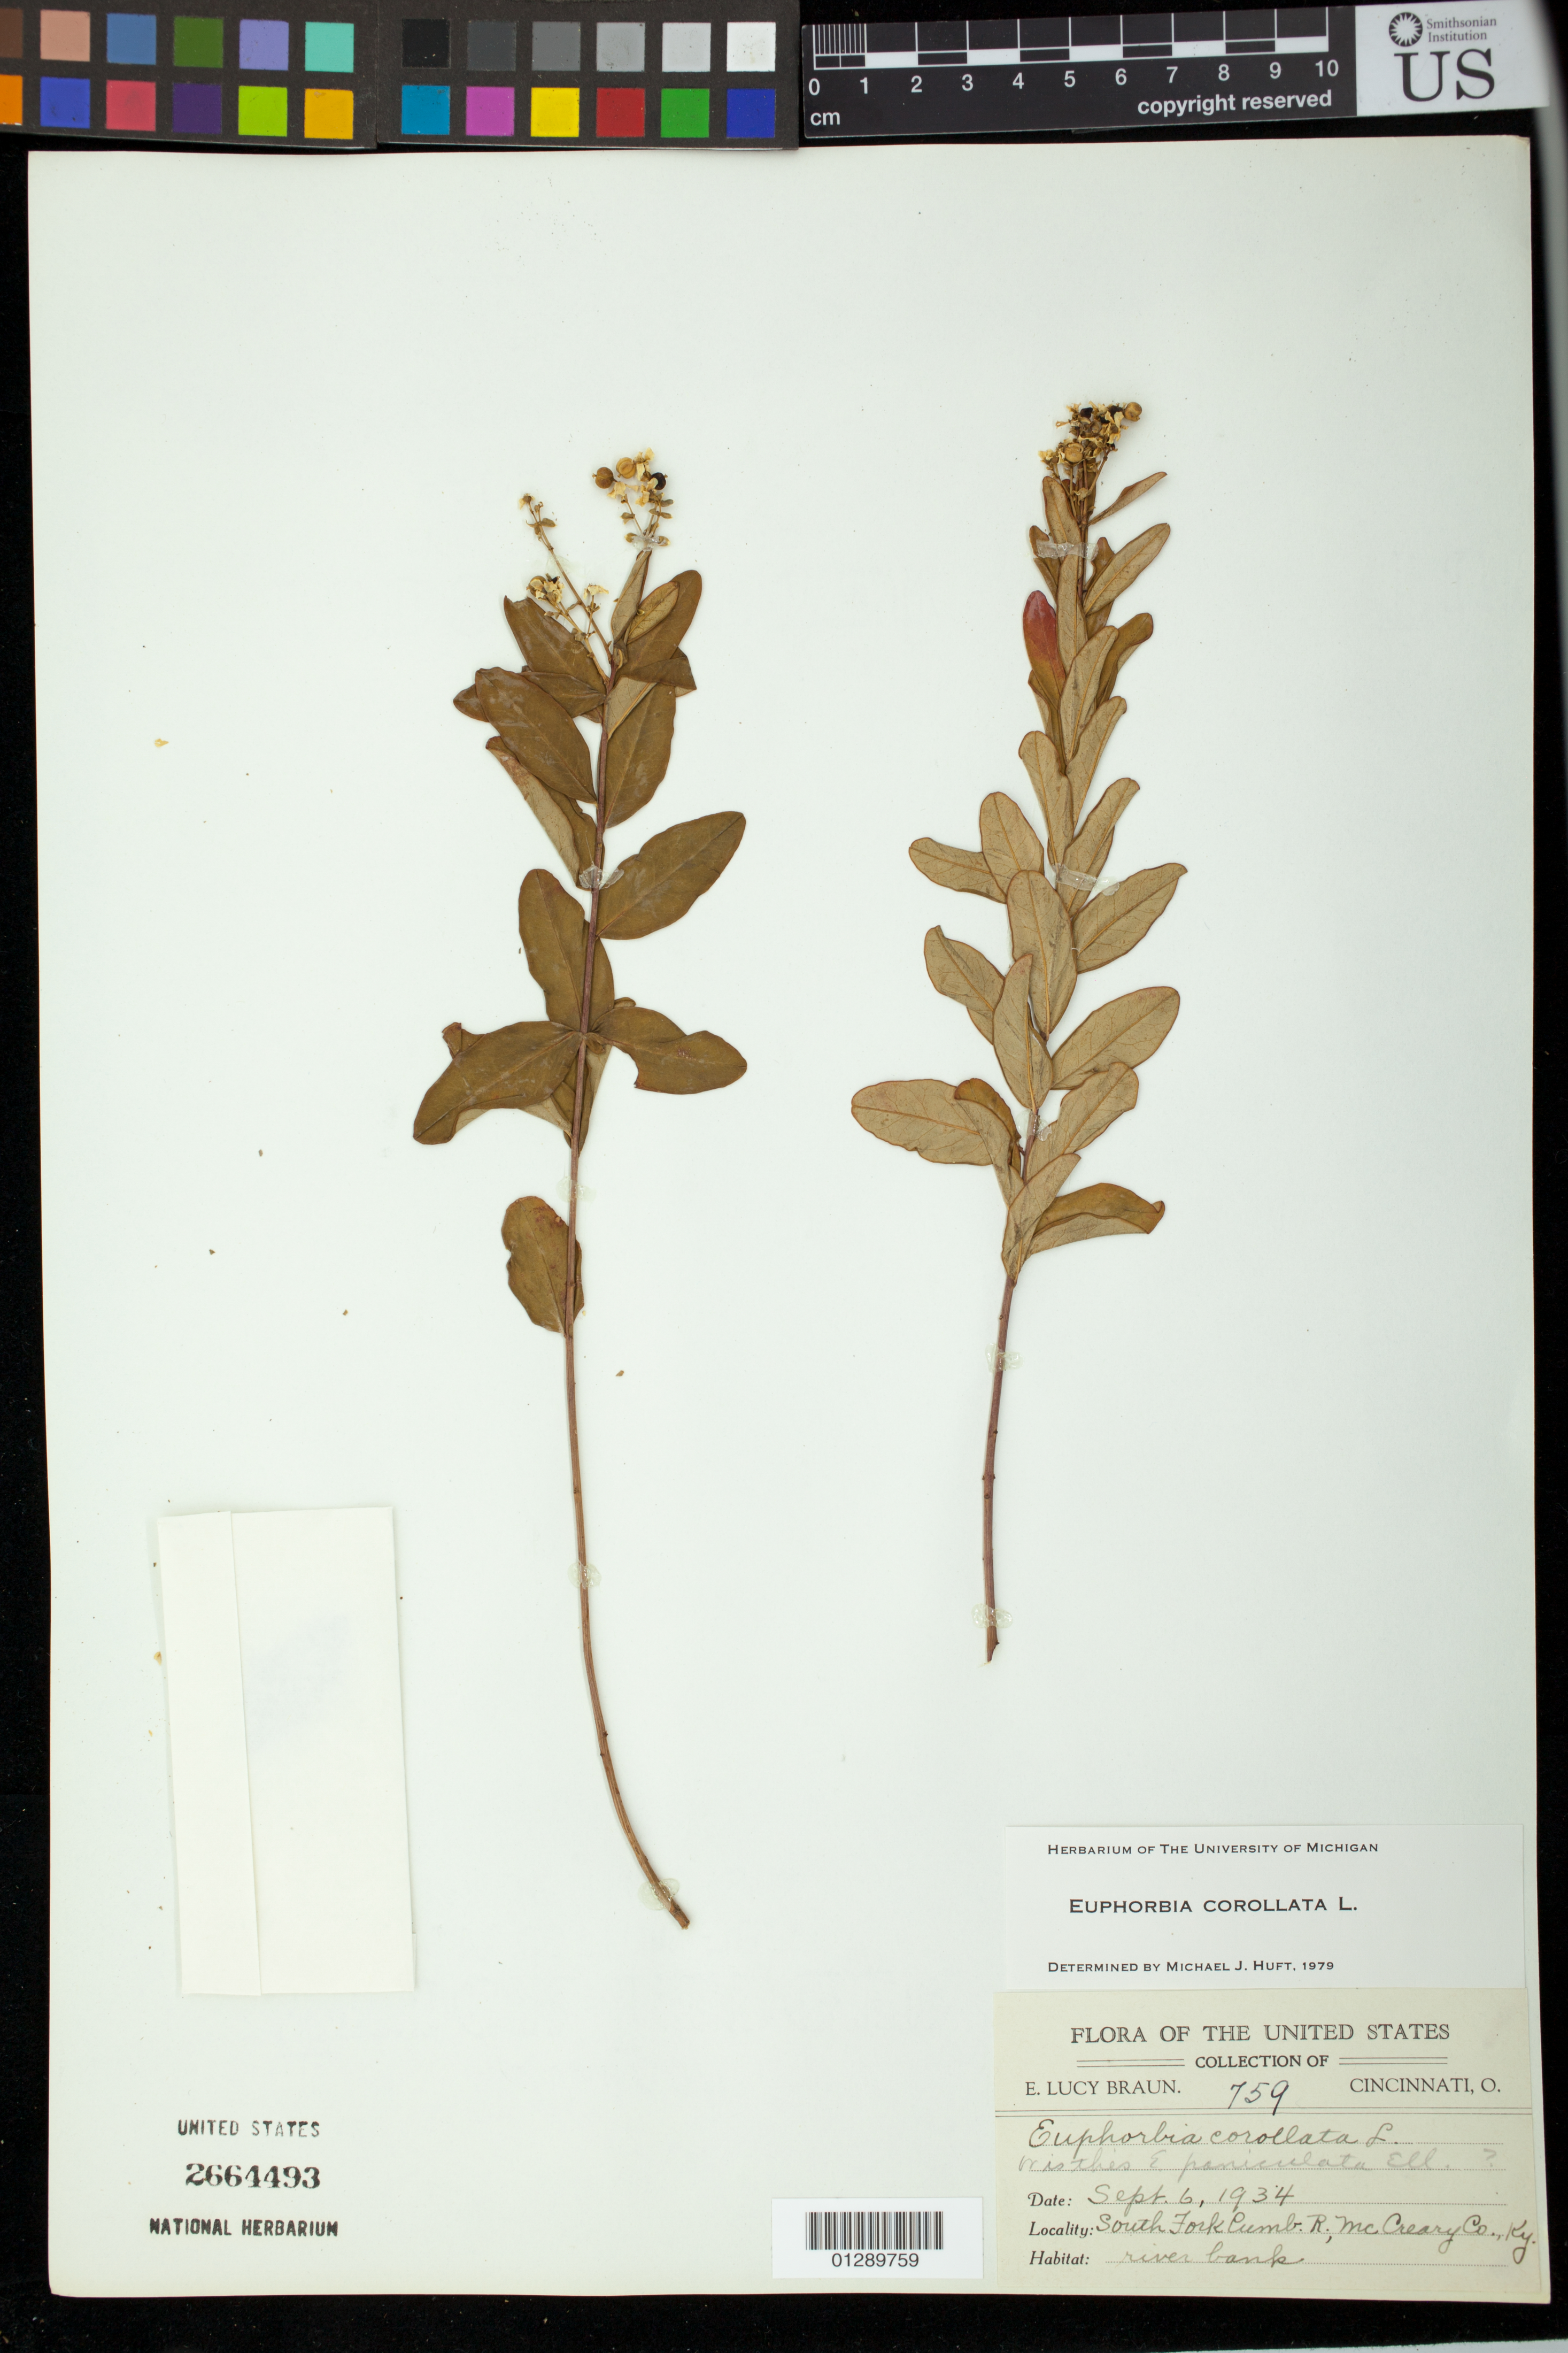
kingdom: Plantae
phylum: Tracheophyta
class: Magnoliopsida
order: Malpighiales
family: Euphorbiaceae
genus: Euphorbia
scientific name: Euphorbia corollata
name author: L.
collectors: E. L. Braun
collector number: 759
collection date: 1934-09-06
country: United States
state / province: Kentucky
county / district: McCreary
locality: South Fork Cumb R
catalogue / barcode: US 2664493